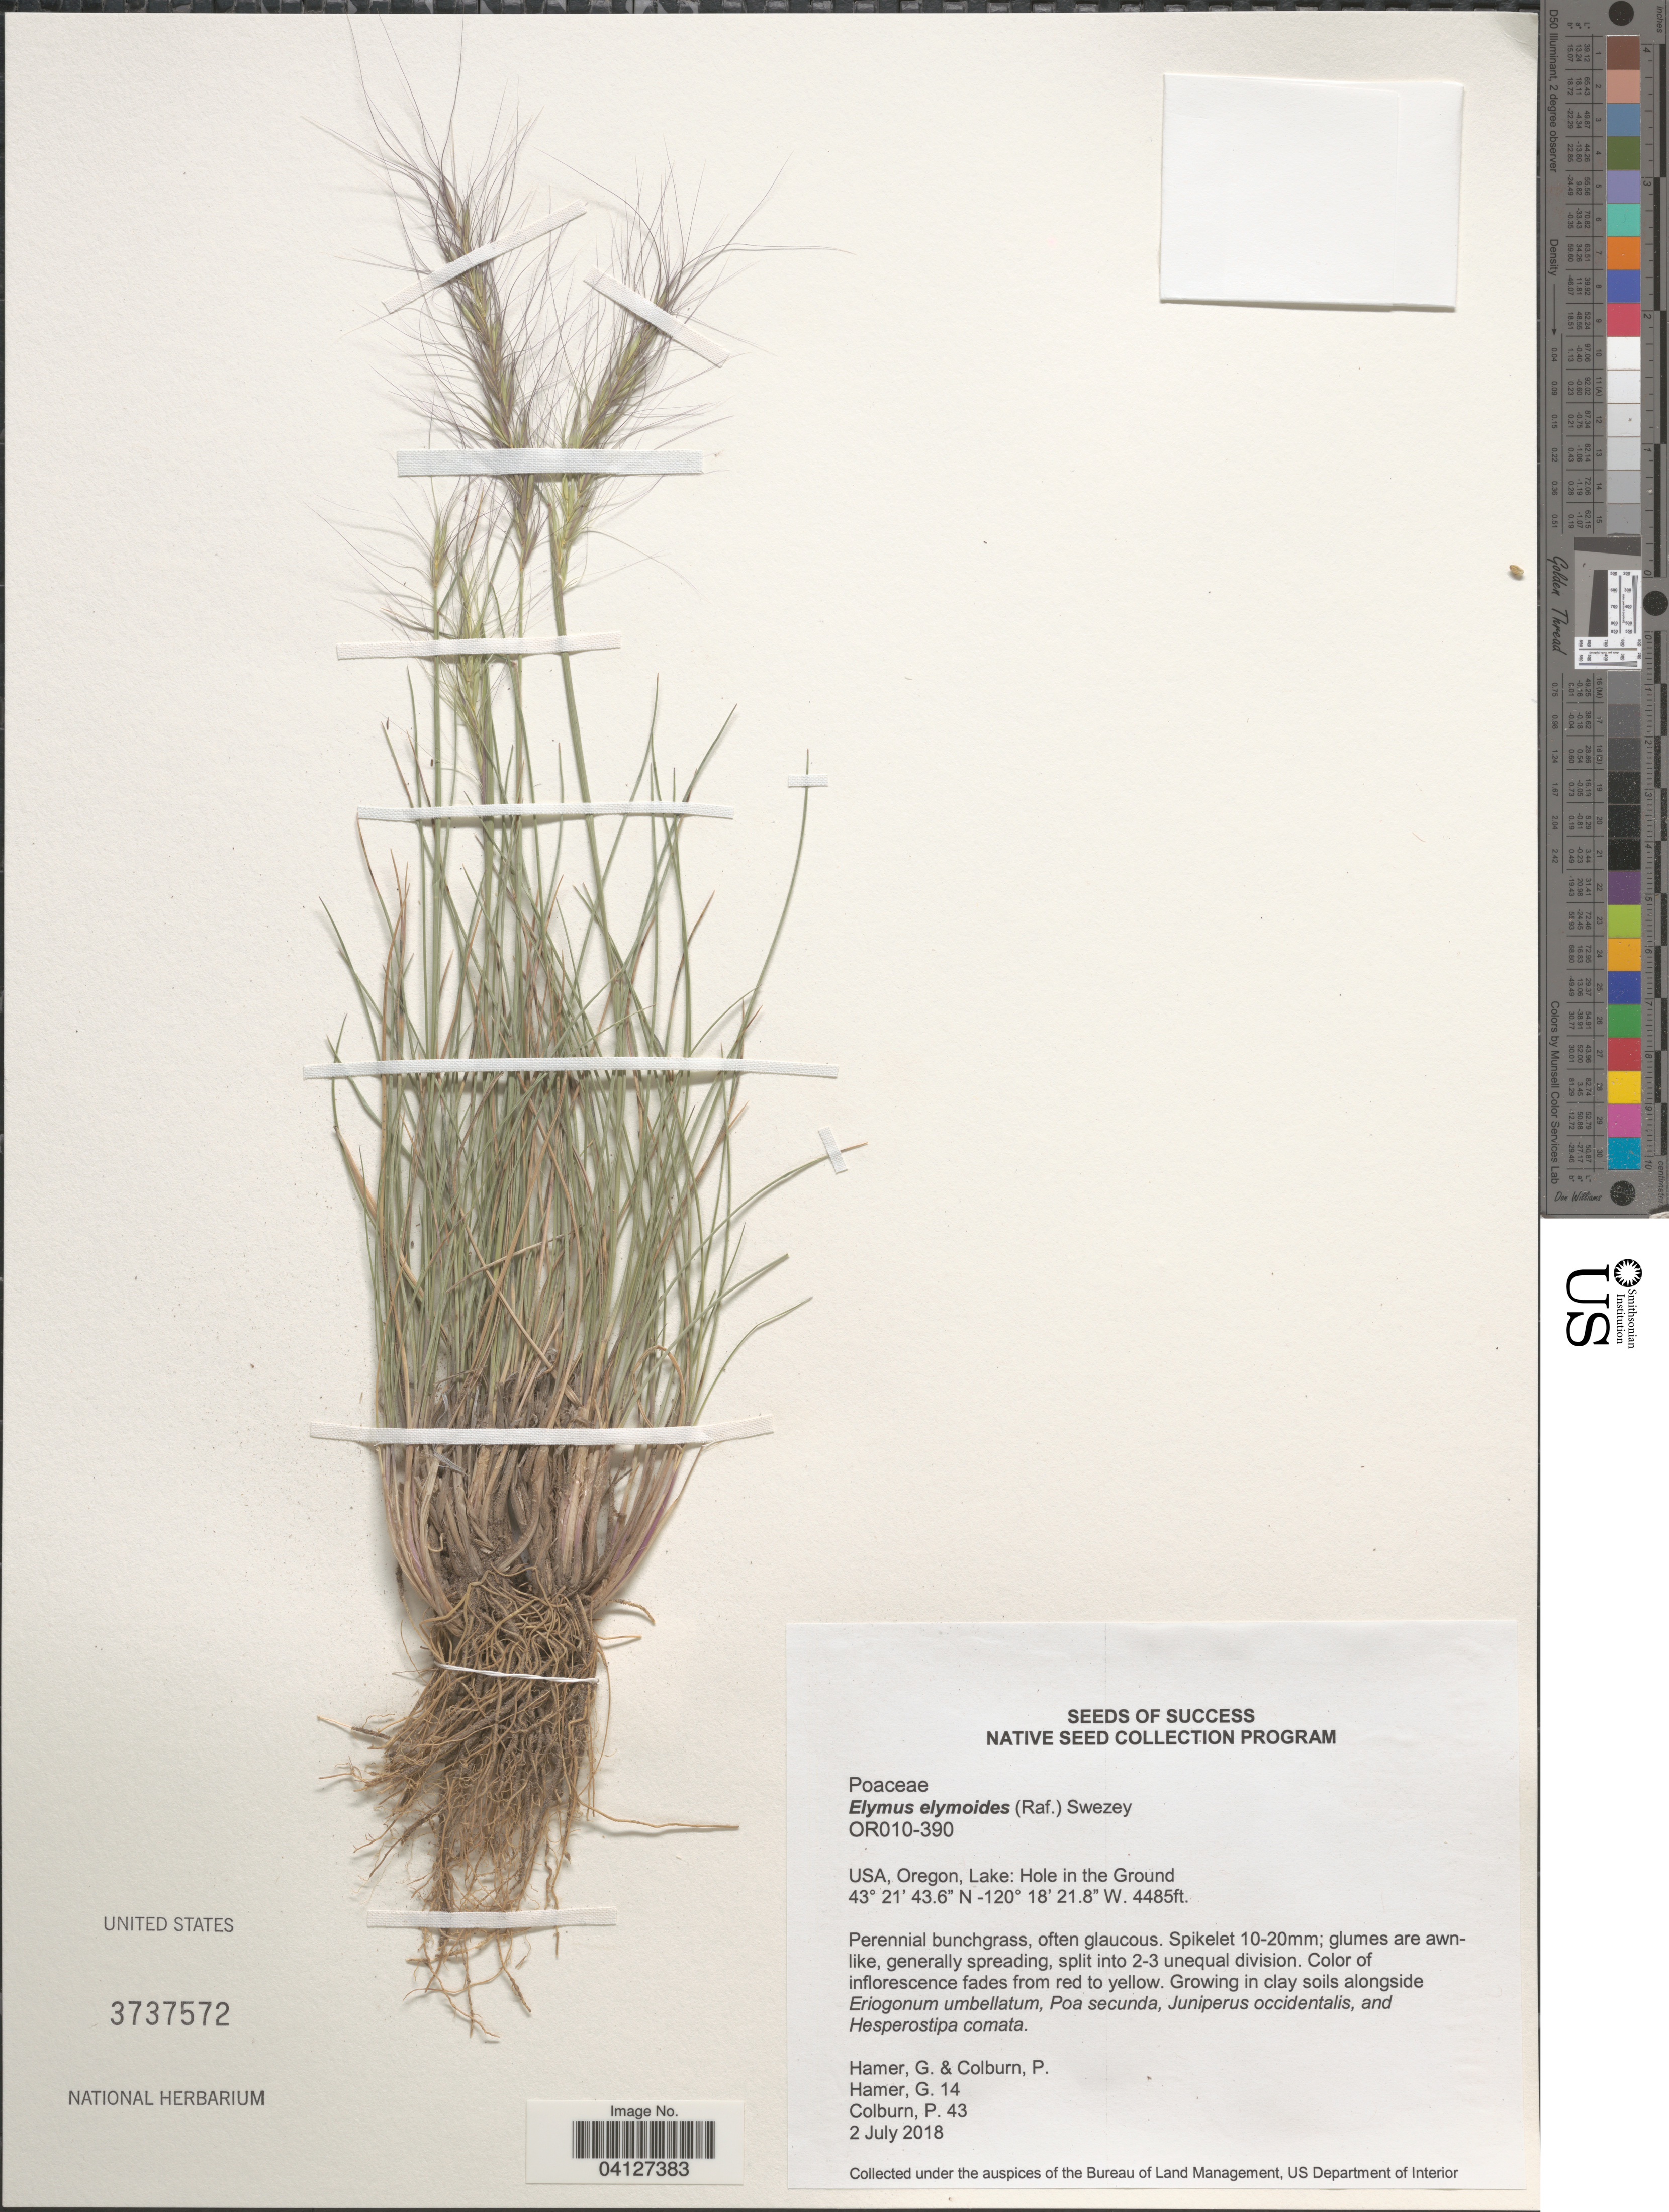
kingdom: Plantae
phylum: Tracheophyta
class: Liliopsida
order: Poales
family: Poaceae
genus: Elymus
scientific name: Elymus elymoides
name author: (Raf.) Swezey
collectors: G. Hamer & P. Colburn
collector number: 14/43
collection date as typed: Transcribed d/m/y: 2/7/2018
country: United States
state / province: Oregon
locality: Lake: Hole in the Ground.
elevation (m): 1367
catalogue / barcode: US 3737572